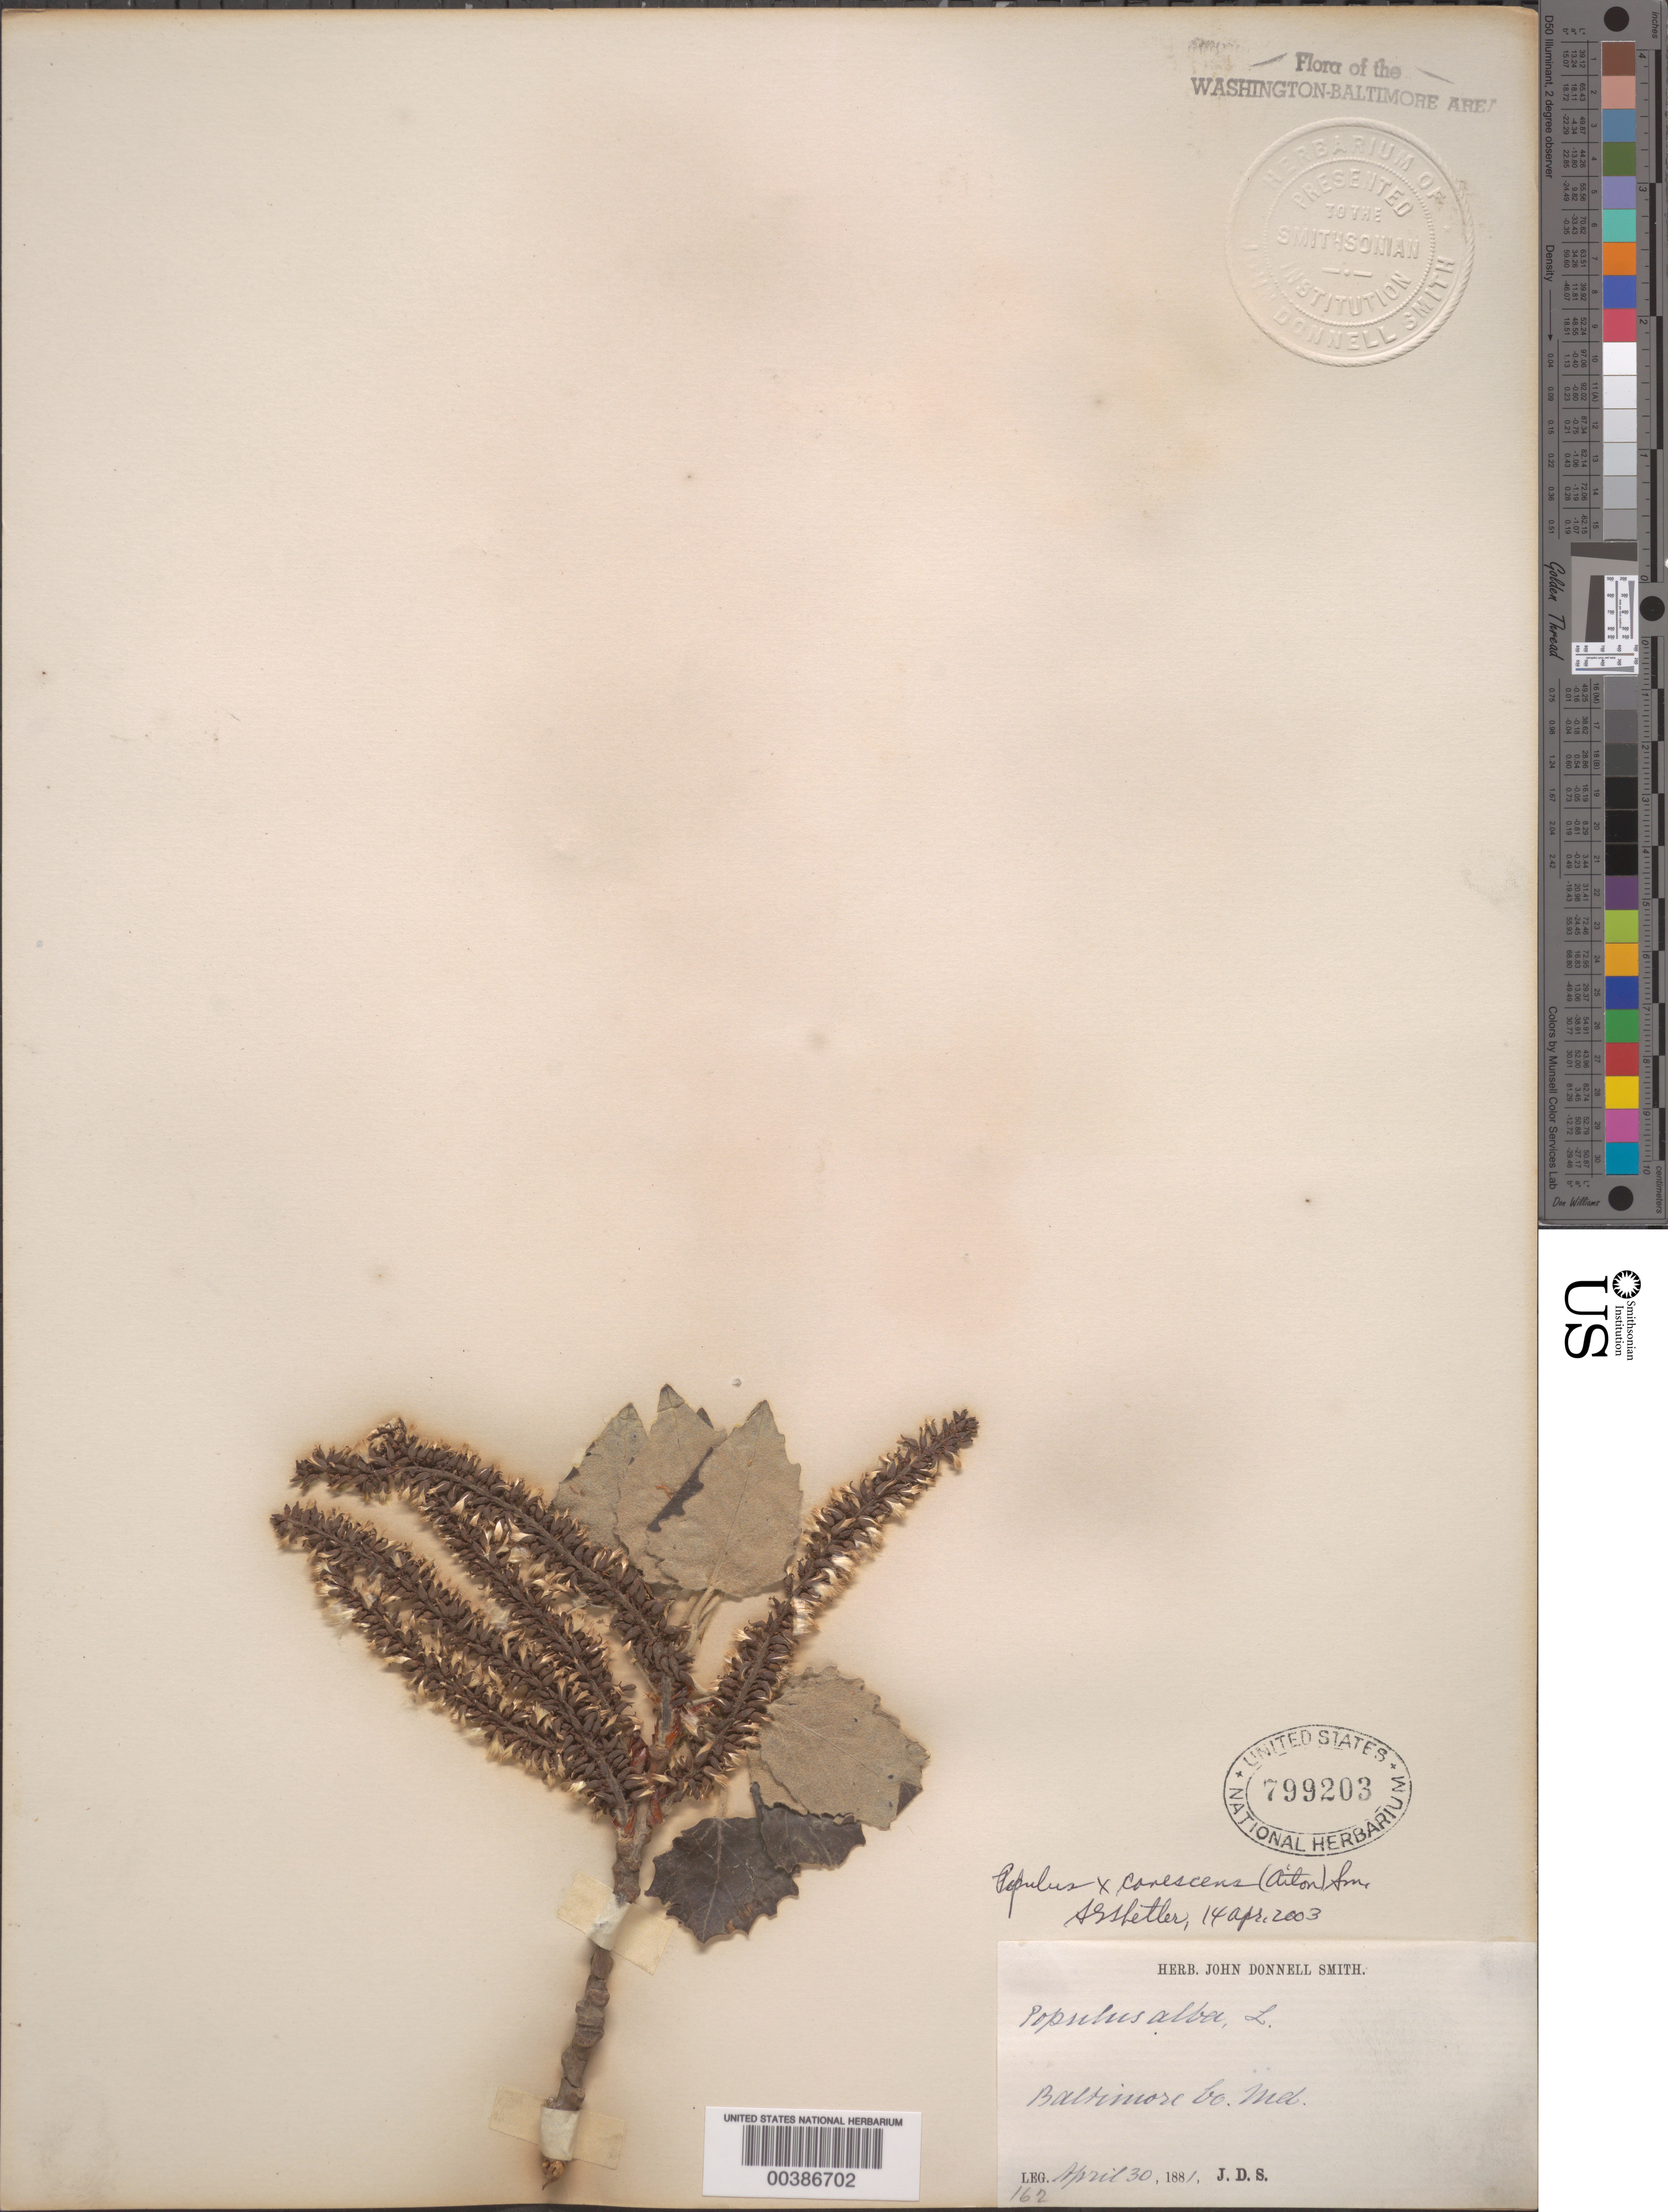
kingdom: Plantae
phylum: Tracheophyta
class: Magnoliopsida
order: Malpighiales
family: Salicaceae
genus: Populus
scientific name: Populus x canescens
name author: (Aiton) Sm.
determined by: Shetler, Stanwyn G., (US), NMNH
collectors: J. Donnell Smith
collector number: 162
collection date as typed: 30 Apr 1881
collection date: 1881-04-30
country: United States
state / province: Maryland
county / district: Baltimore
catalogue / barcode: US 799203